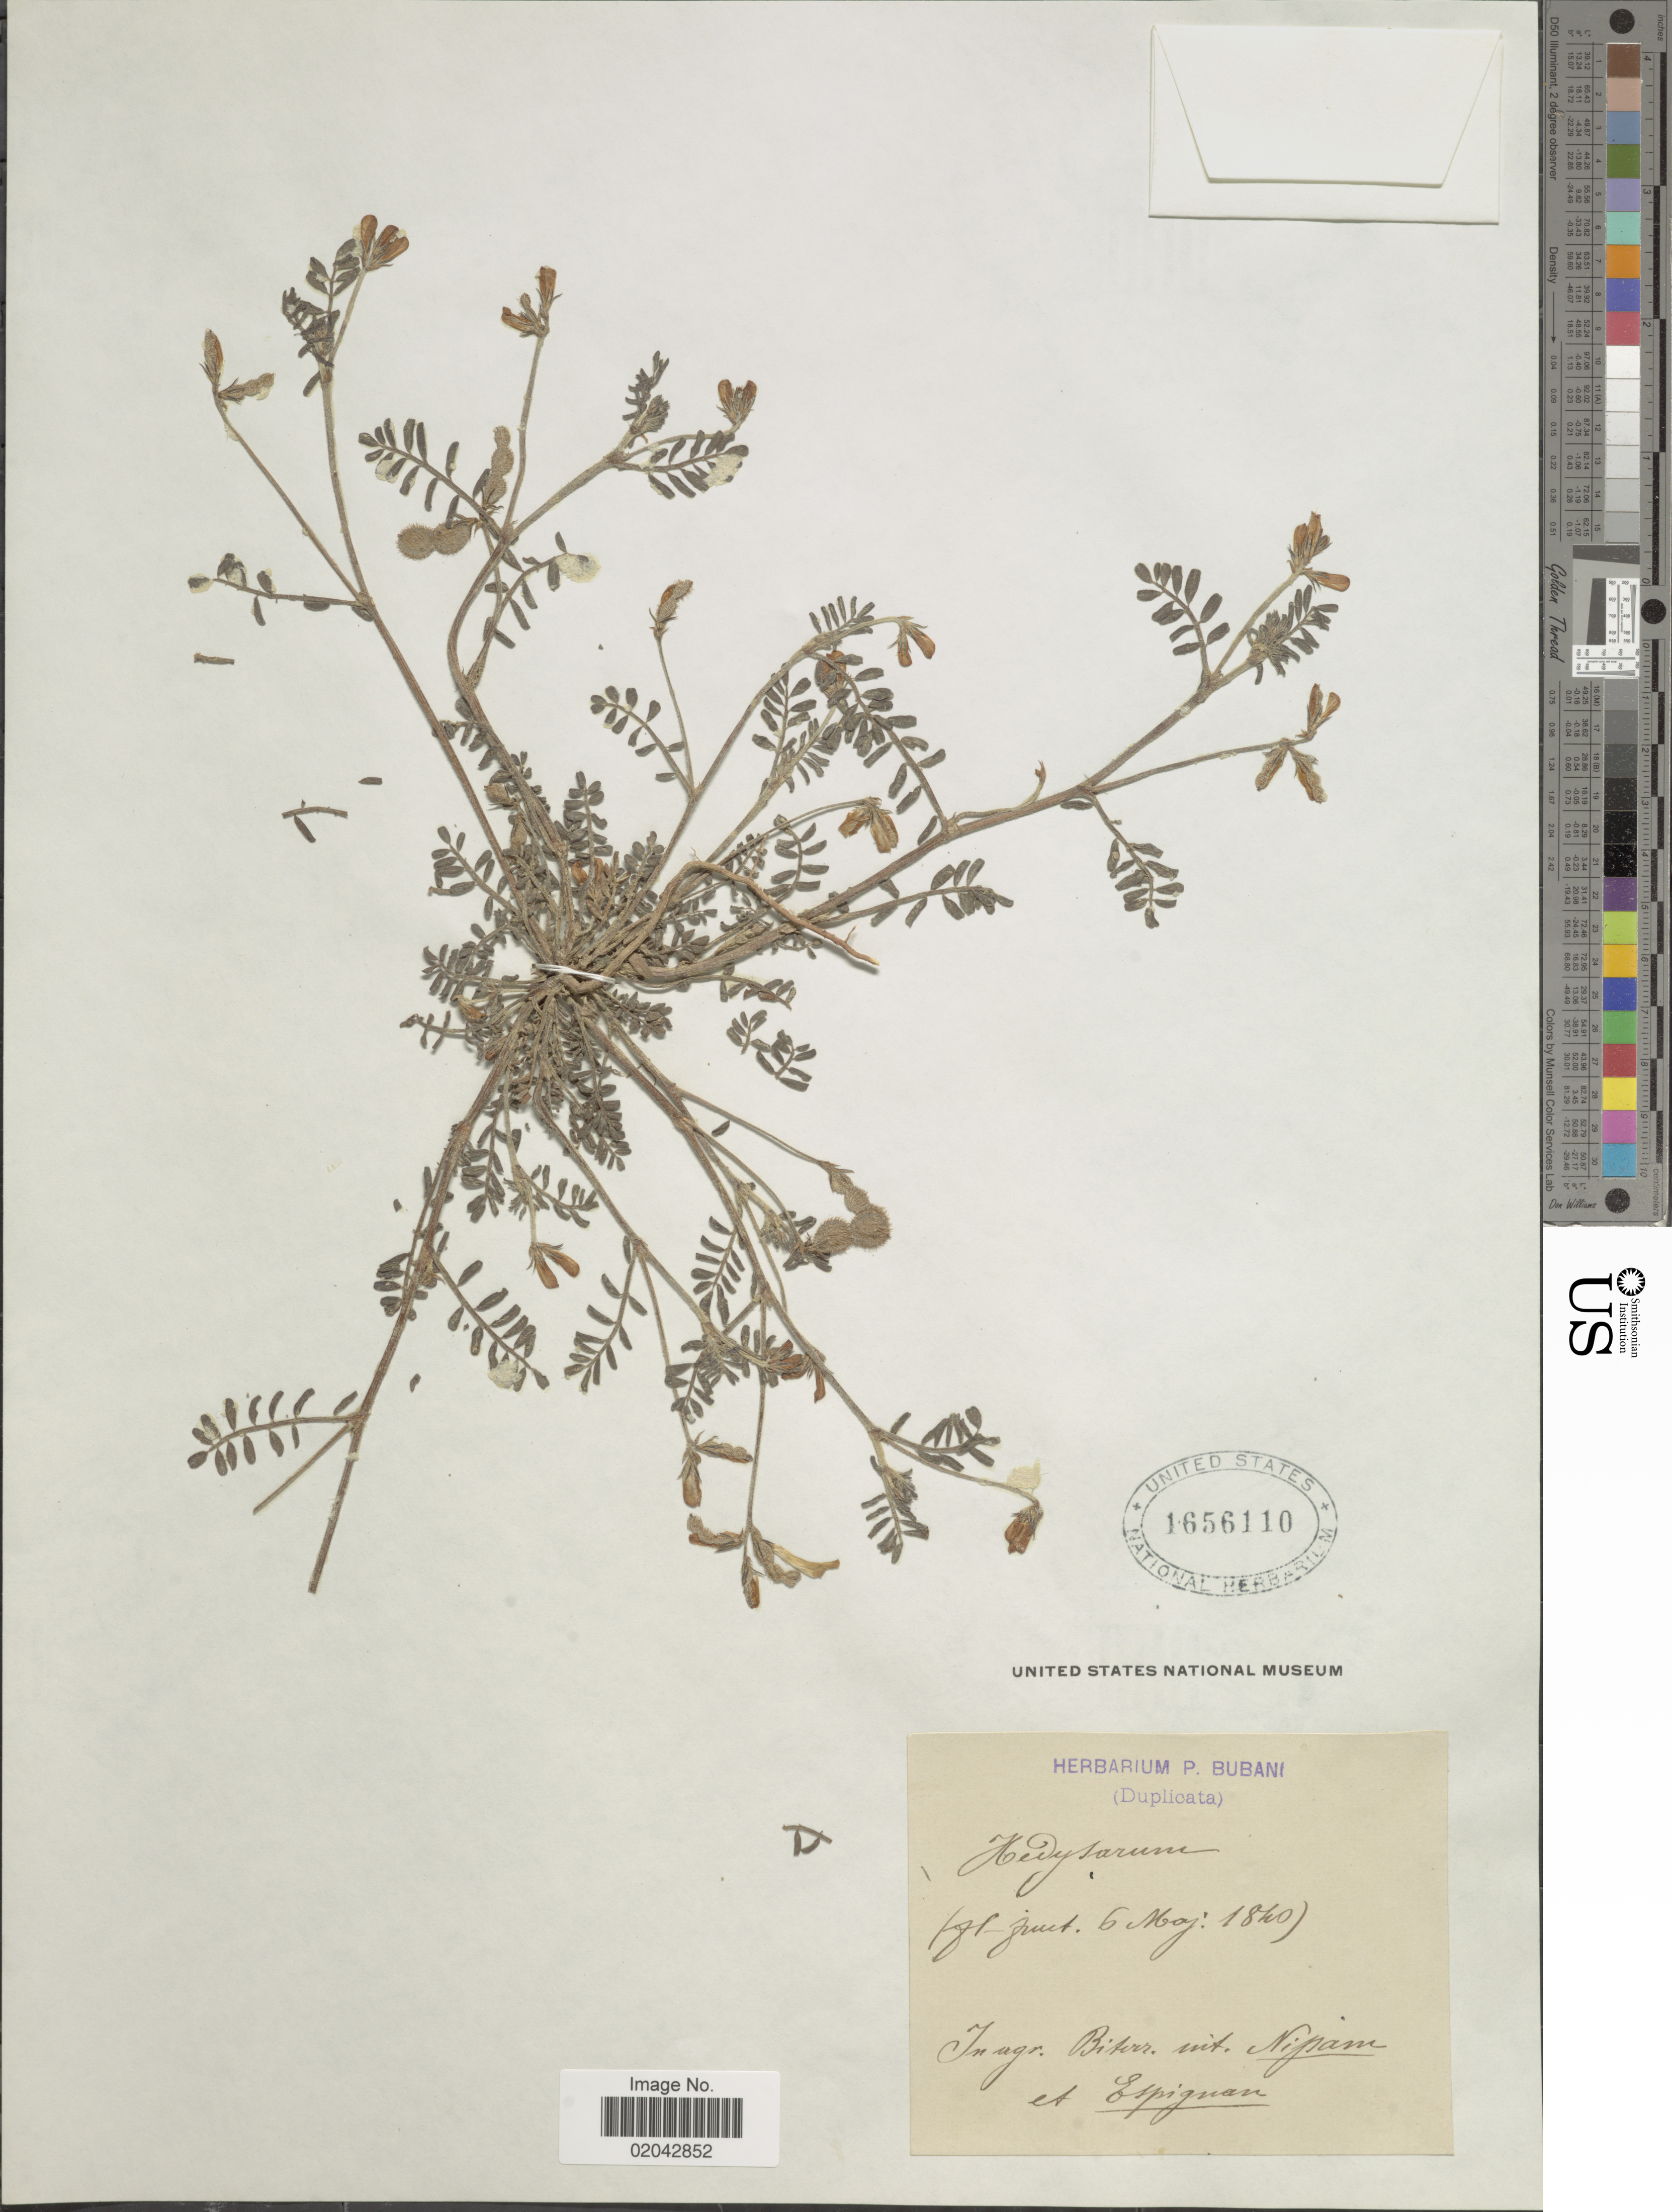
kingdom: Plantae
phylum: Tracheophyta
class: Magnoliopsida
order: Fabales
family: Fabaceae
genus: Hedysarum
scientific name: Hedysarum sp.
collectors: ex herb. P. Bubani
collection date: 1840-05-06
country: France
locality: In agr. Biterr. Nipam et Espignan (Lespignan).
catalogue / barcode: US 1656110